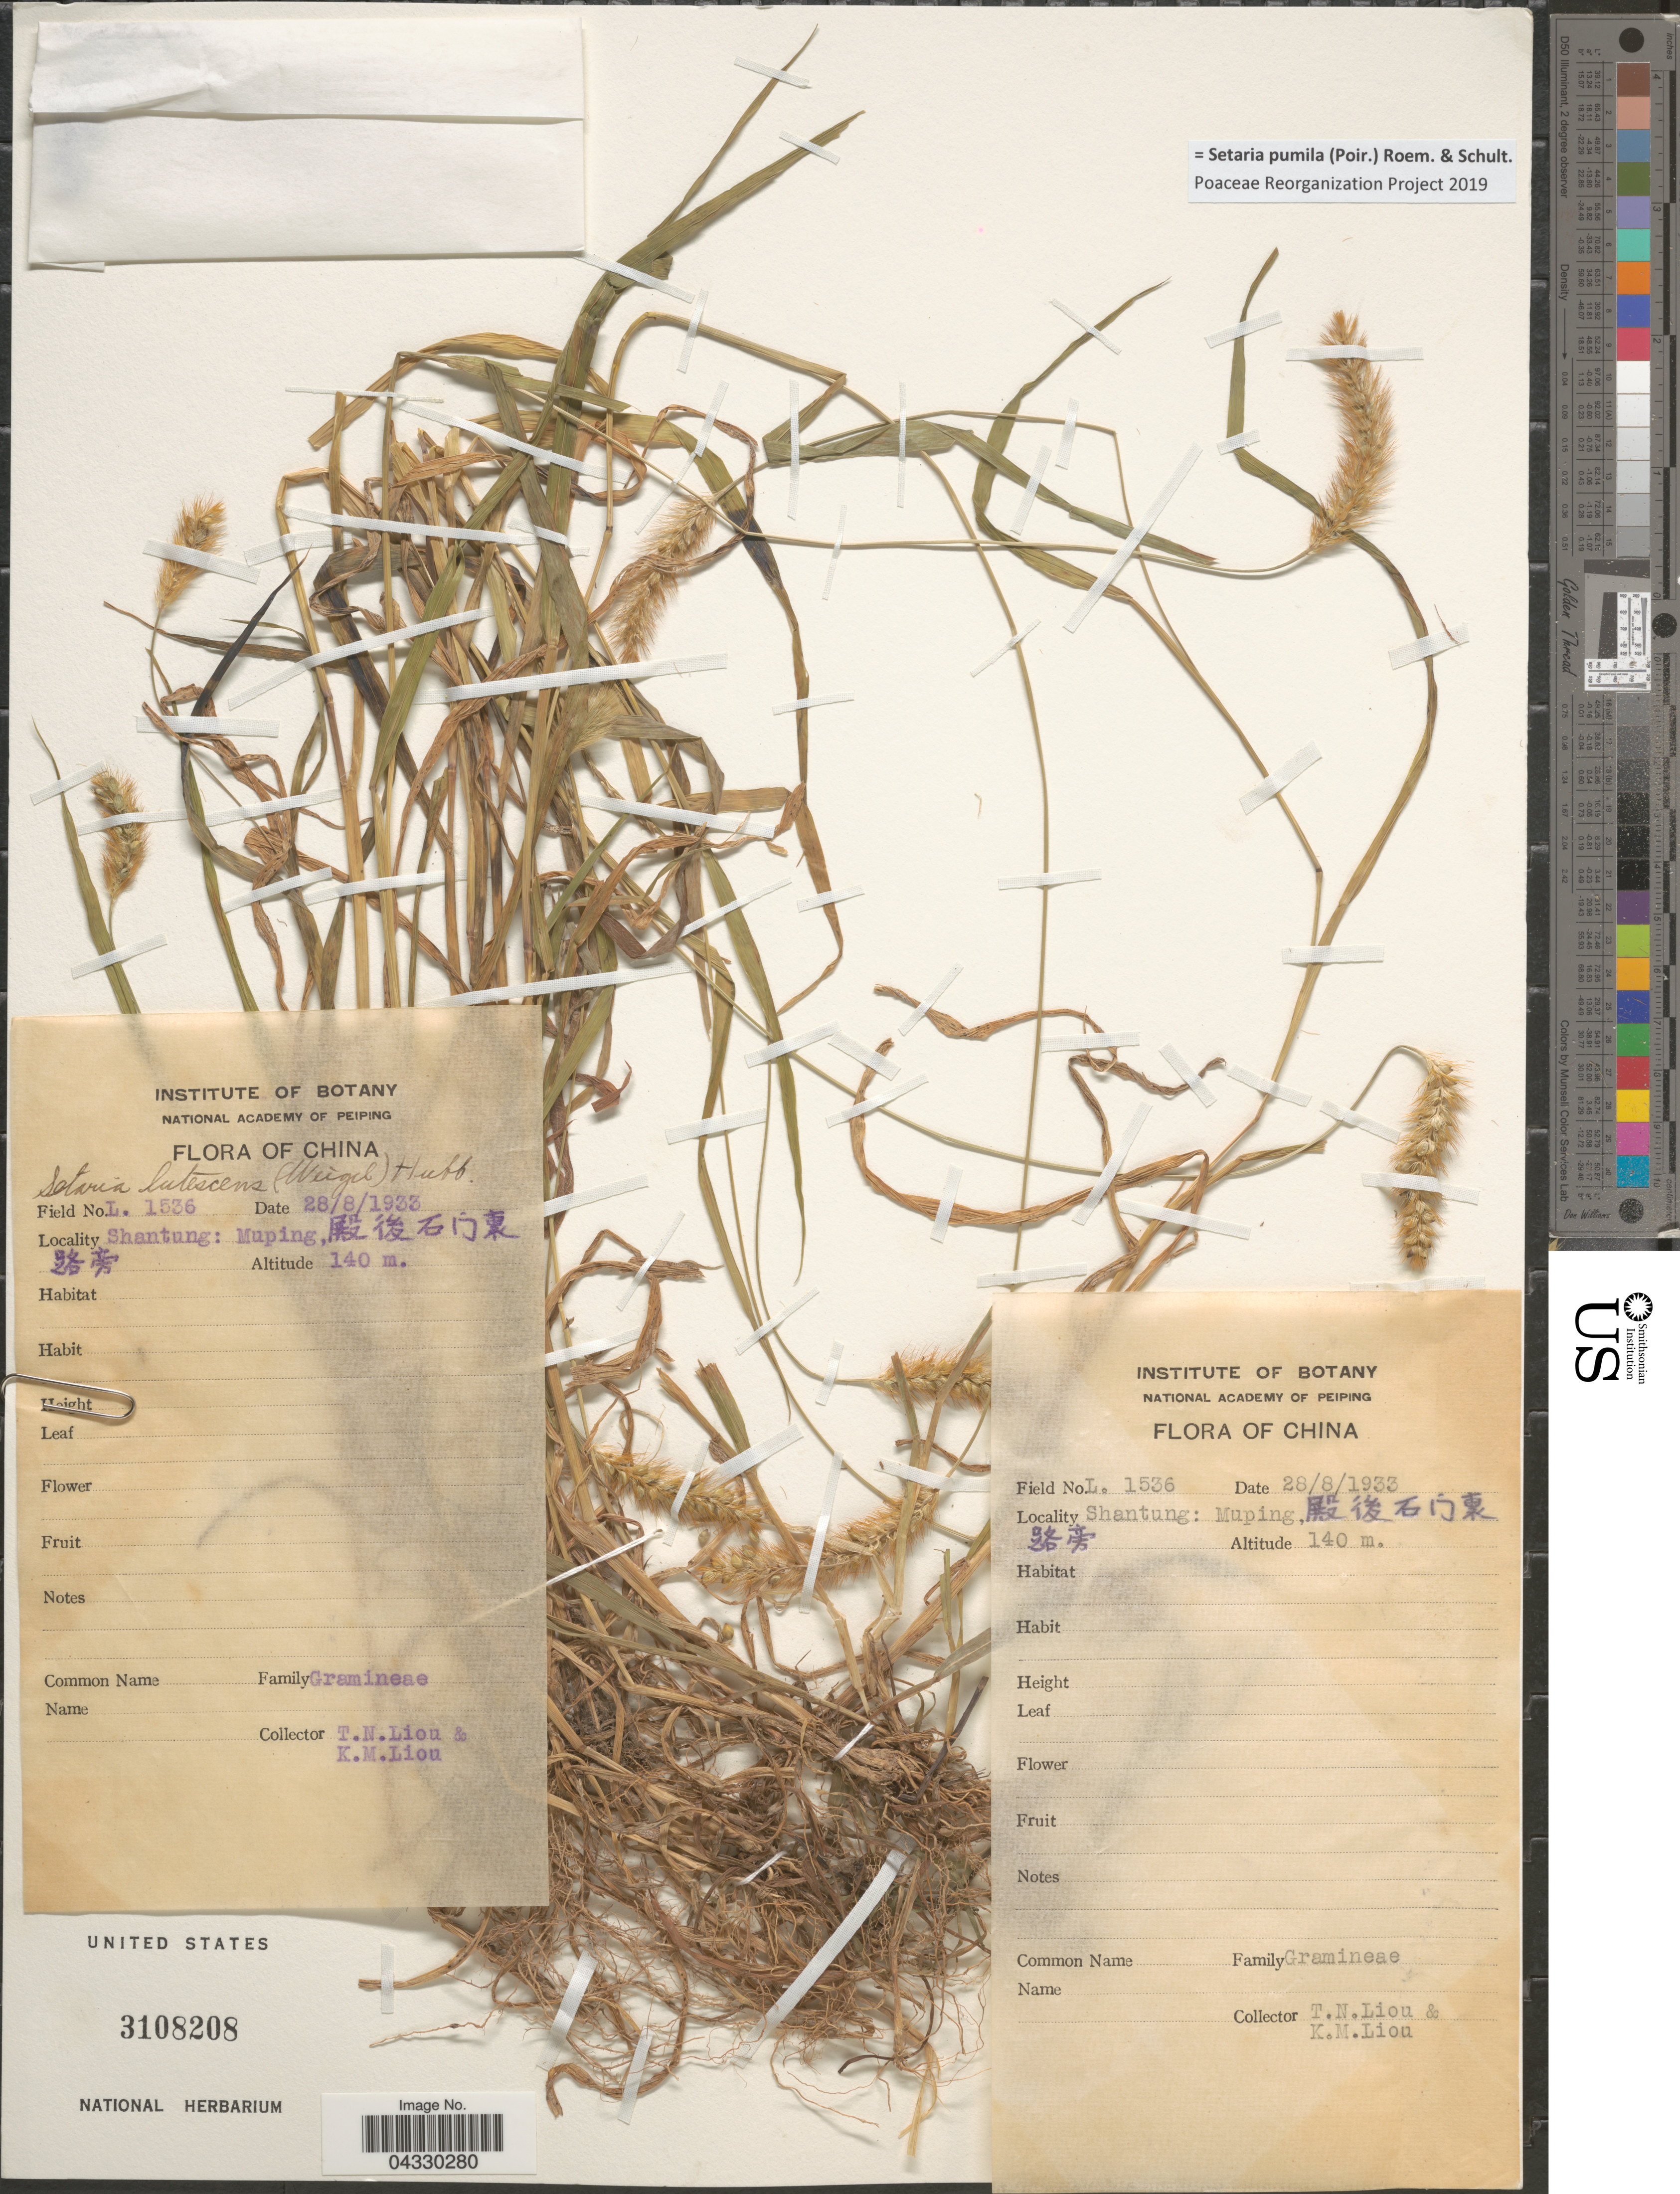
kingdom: Plantae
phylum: Tracheophyta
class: Liliopsida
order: Poales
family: Poaceae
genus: Setaria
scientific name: Setaria pumila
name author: (Poir.) Roem. & Schult.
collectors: T. N. Liou & K. M. Liou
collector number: L.1536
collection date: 1933-08-28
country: China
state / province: Shandong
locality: Shantung: Muping, X.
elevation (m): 140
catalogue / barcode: US 3108208